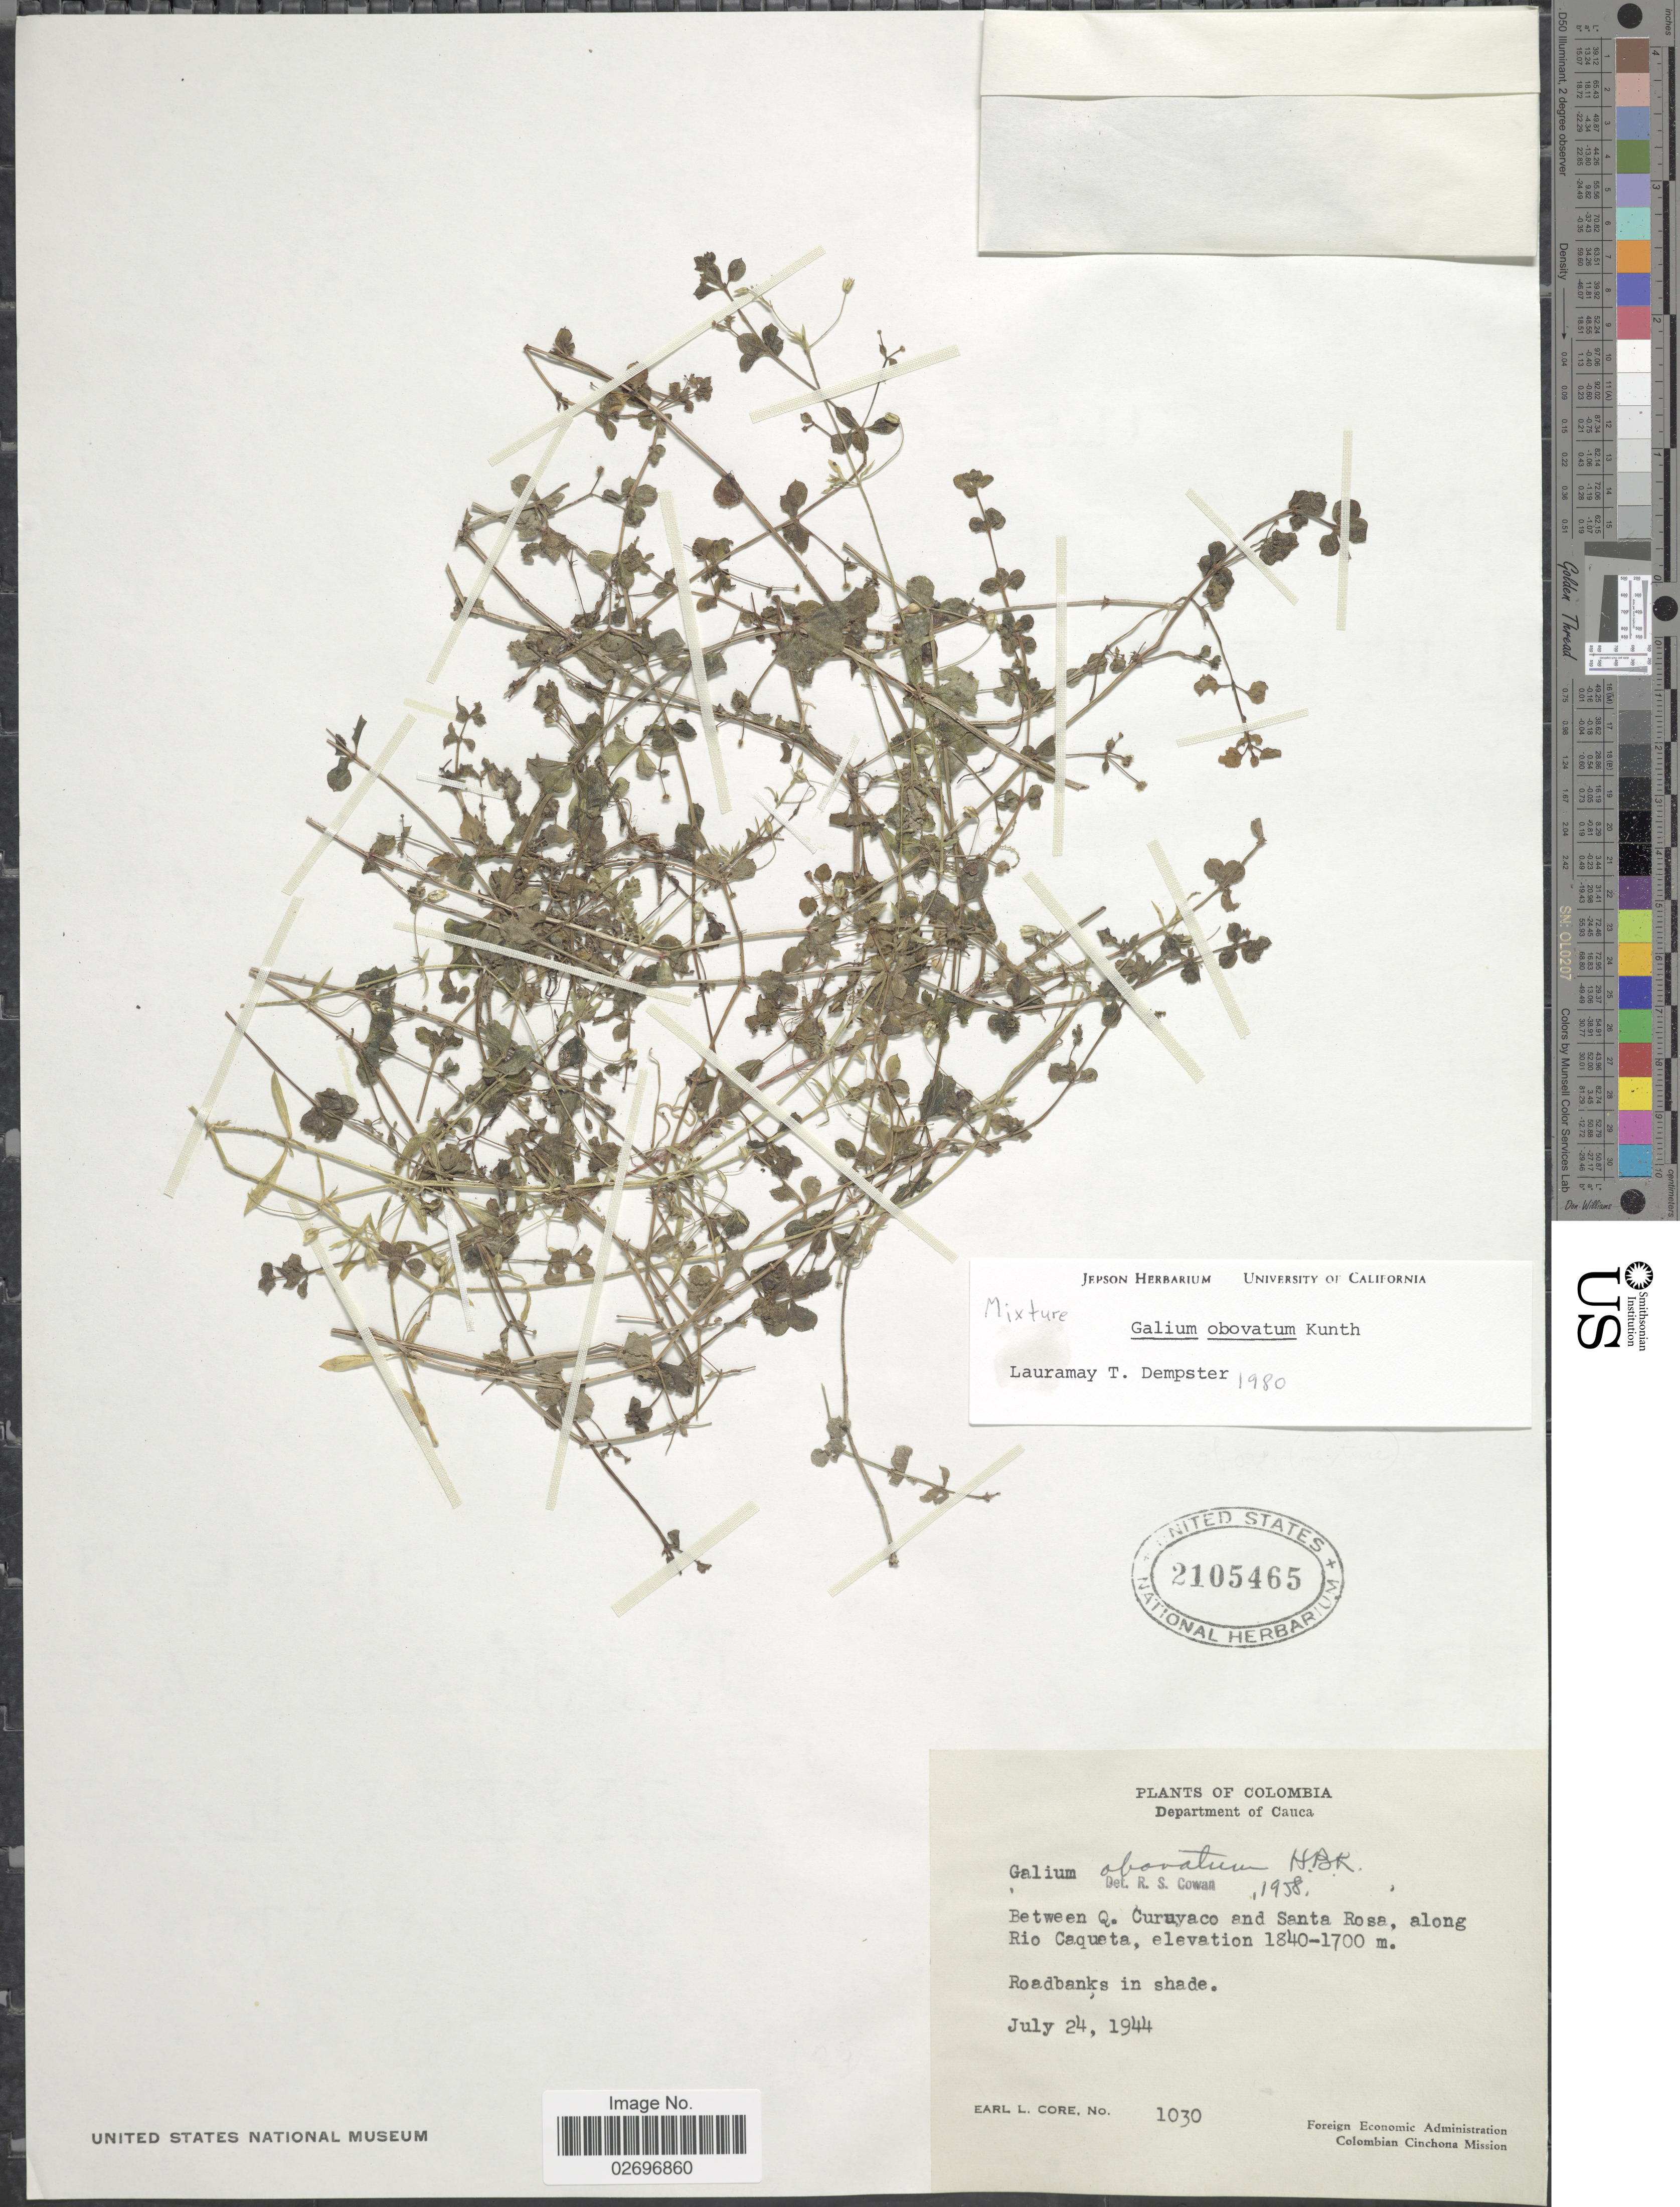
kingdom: Plantae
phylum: Tracheophyta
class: Magnoliopsida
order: Gentianales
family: Rubiaceae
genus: Galium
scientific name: Galium obovatum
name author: Kunth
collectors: E. L. Core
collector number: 1030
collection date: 1944-07-24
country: Colombia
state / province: Cauca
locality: Between Q. Curayaco and Santa Rosa, along Rio Caqueta, roadbanks in shade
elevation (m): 1700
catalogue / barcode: US 2105465